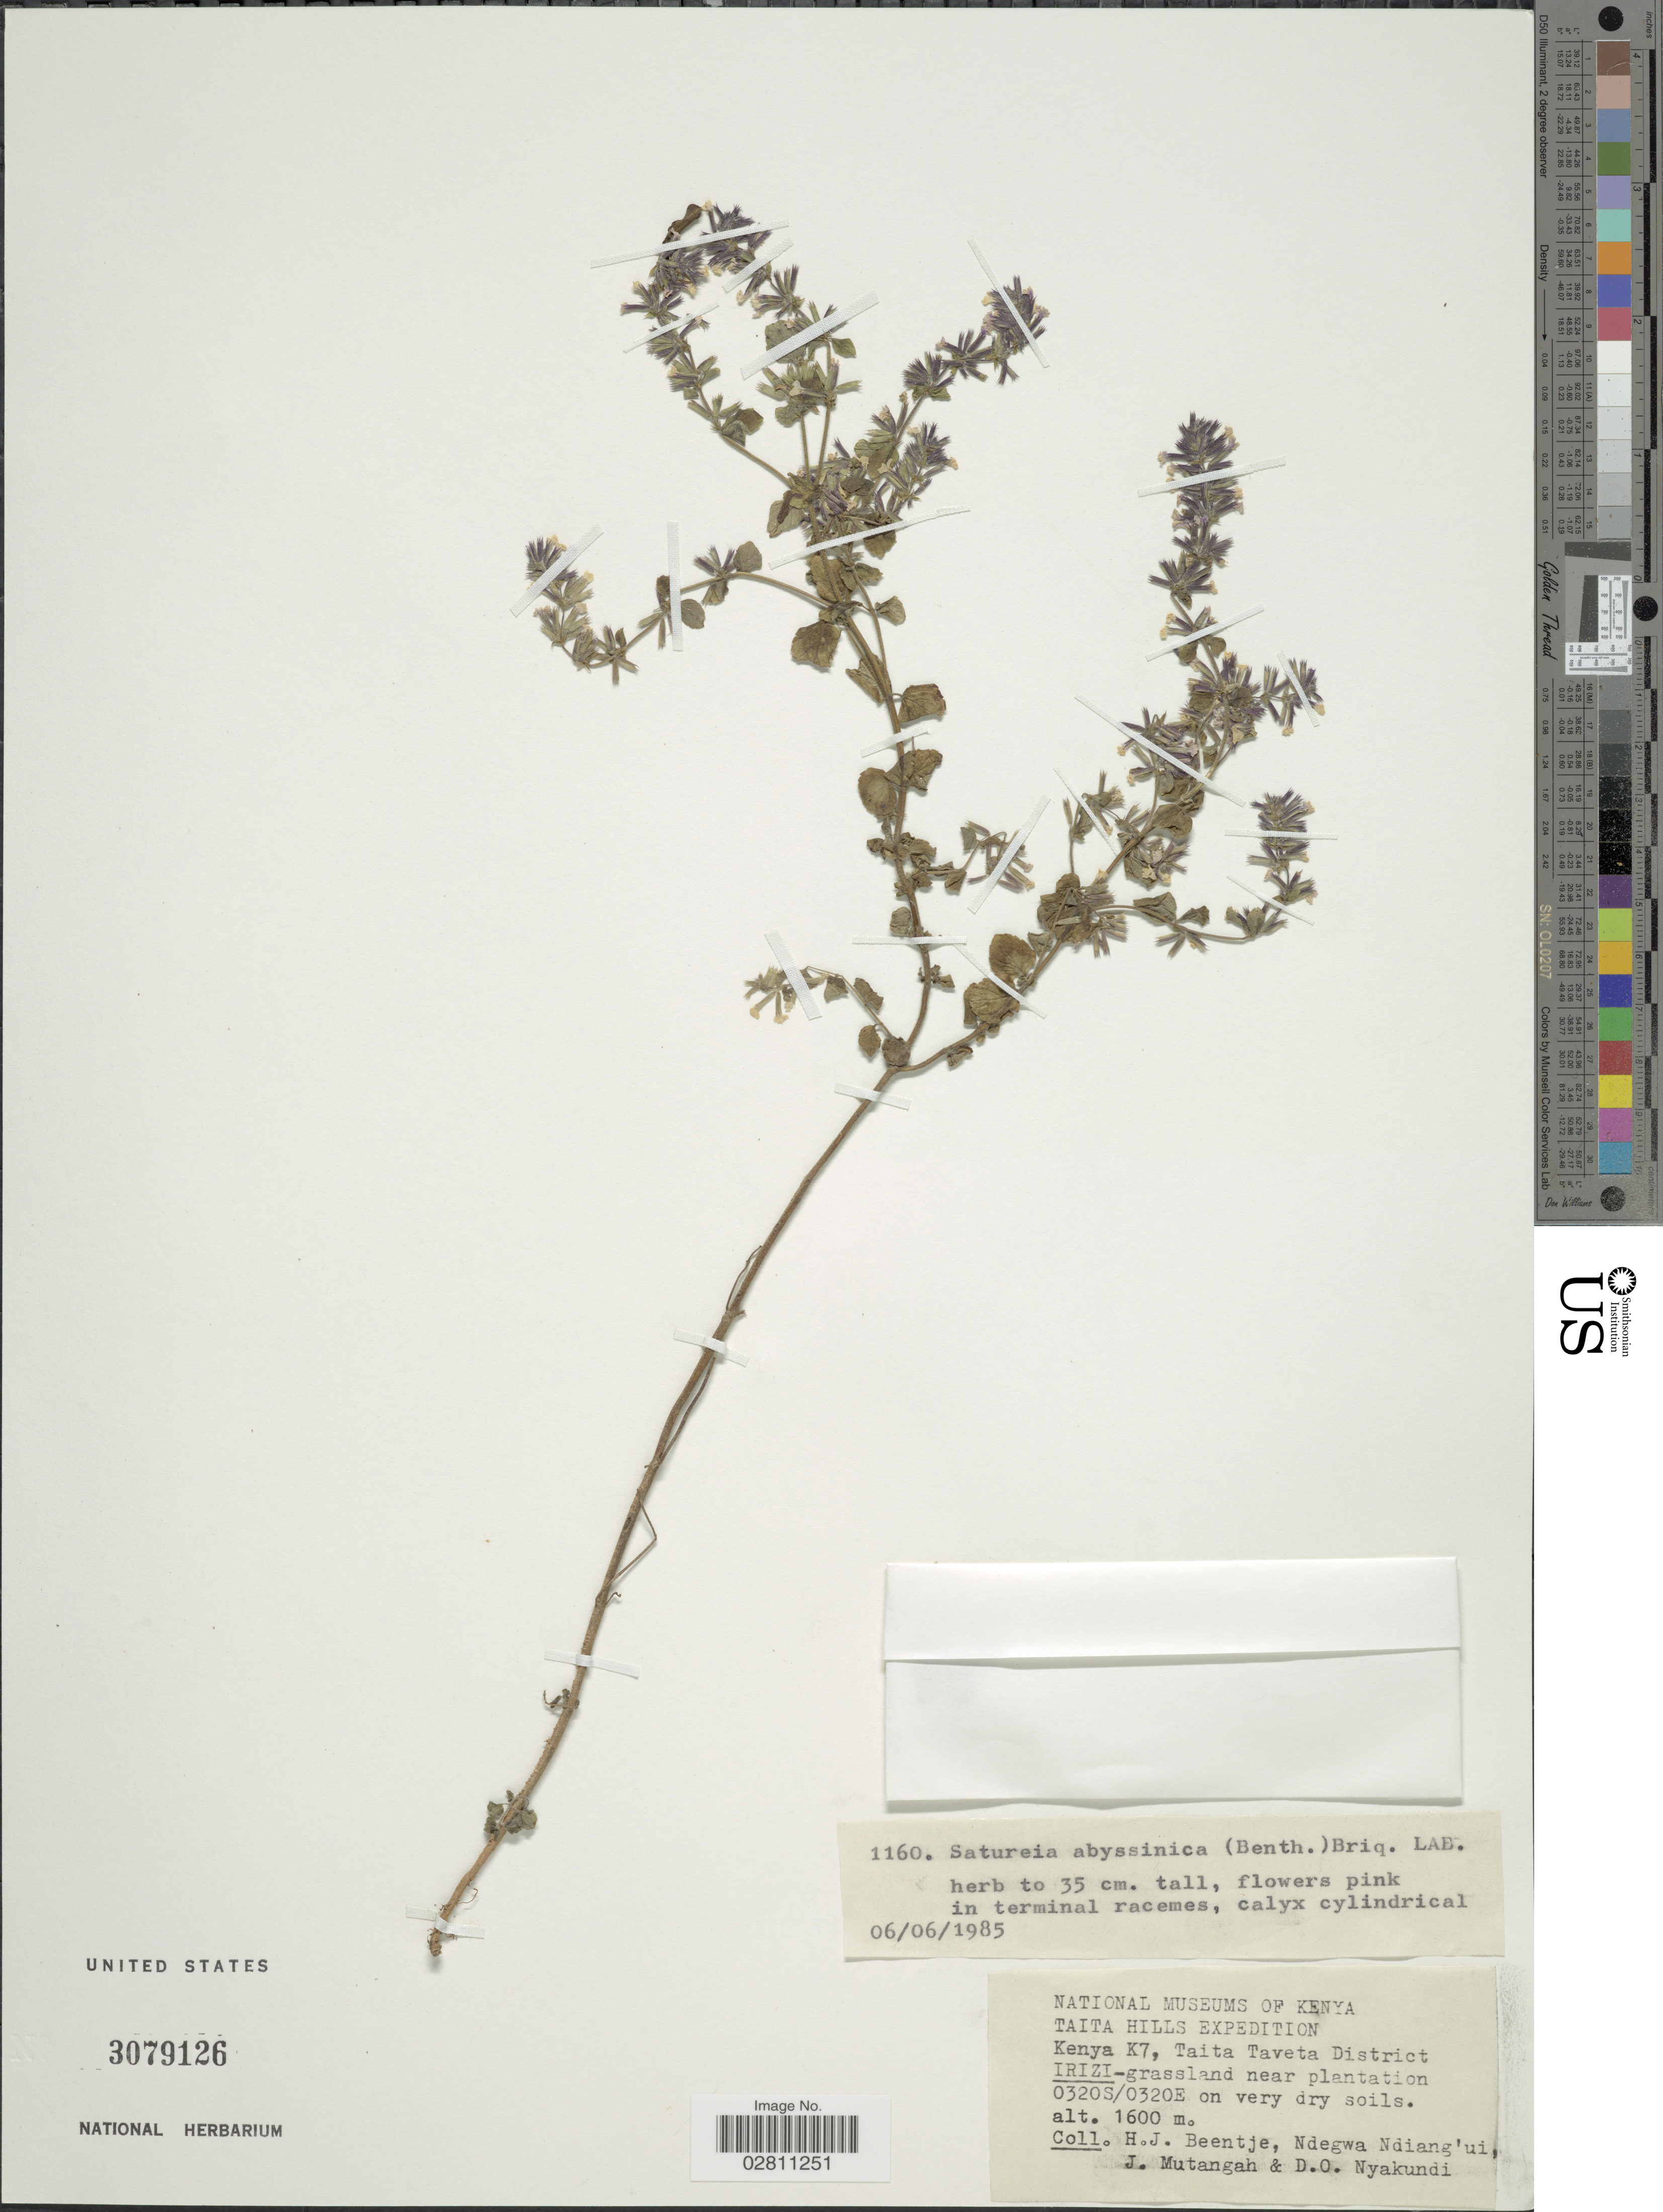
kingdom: Plantae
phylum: Tracheophyta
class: Magnoliopsida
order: Lamiales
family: Lamiaceae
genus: Clinopodium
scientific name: Clinopodium abyssinicum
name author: (Benth.) Kuntze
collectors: H. J. Beentje, Ndegwa Ndiang'ui, J. Mutangah & D. Nyakundi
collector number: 1160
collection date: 1985-06-06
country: Kenya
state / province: Taita Taveta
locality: Taita Hills, K7, Taita Taveta District IRIZI-grassland near plantation.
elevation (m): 1600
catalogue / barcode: US 3079126